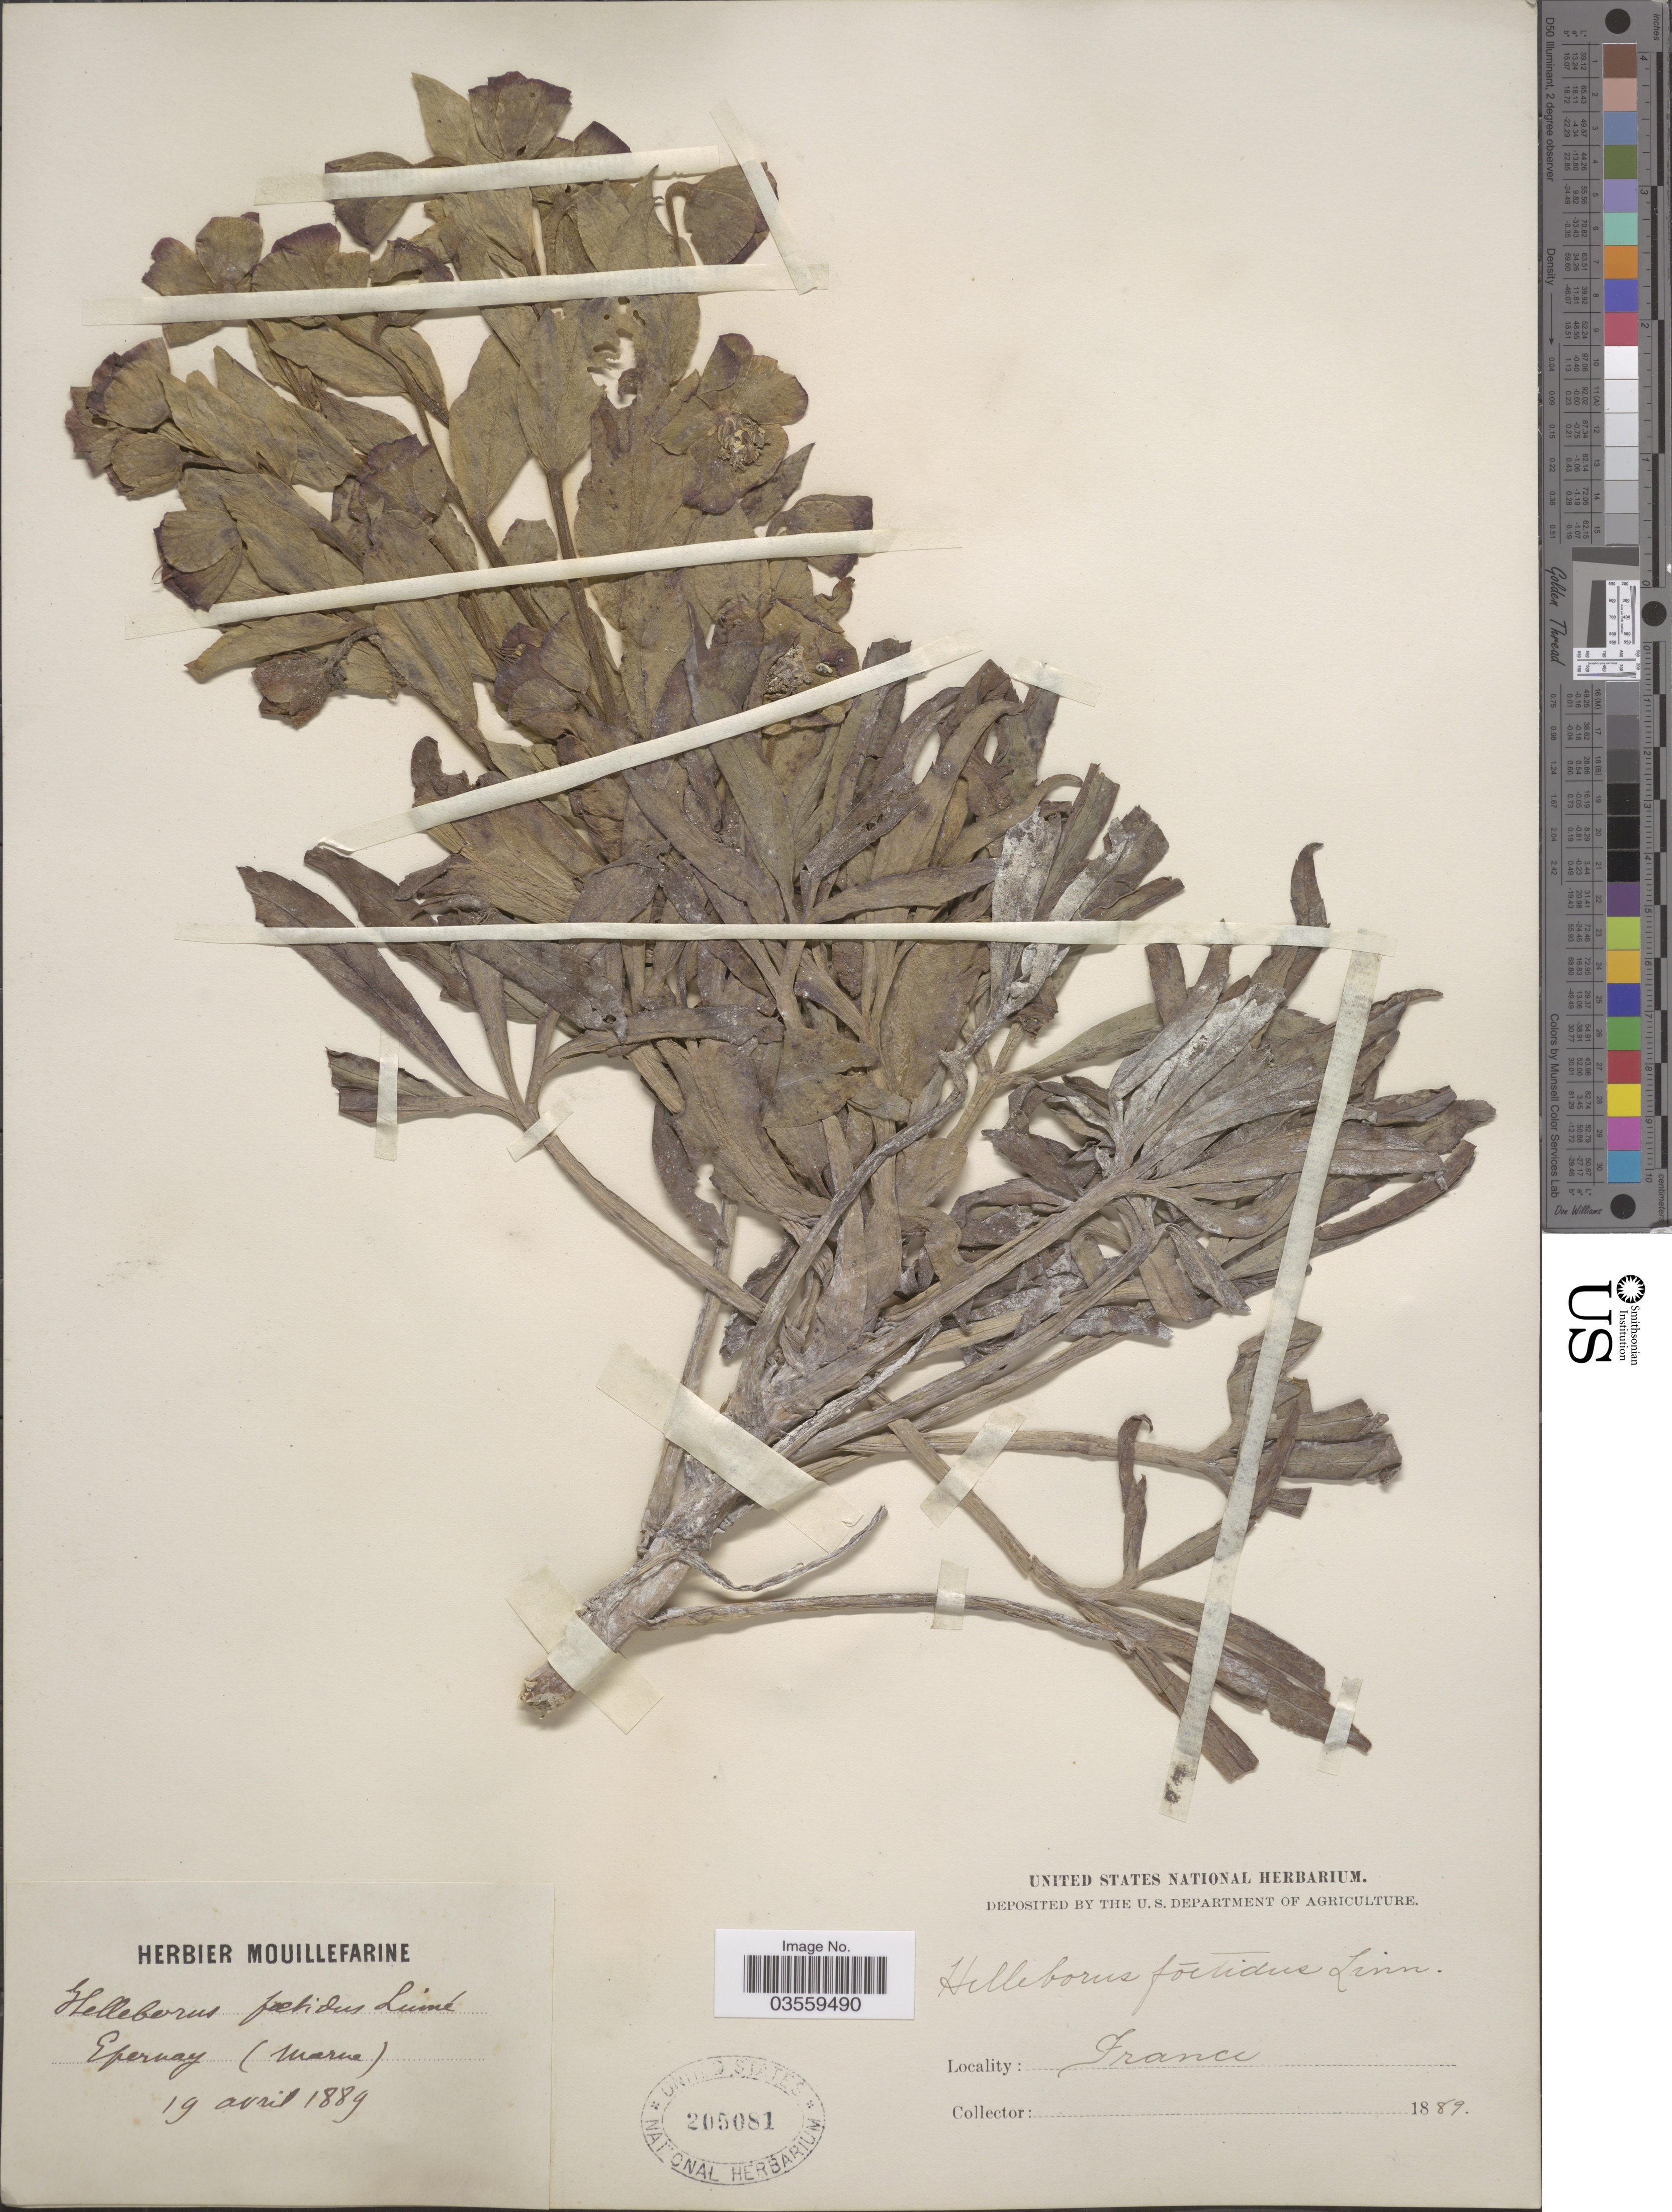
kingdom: Plantae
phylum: Tracheophyta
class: Magnoliopsida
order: Ranunculales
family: Ranunculaceae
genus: Helleborus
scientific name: Helleborus foetidus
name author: L.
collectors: ex herb. Mouillefarine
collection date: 1889-04-19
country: France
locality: Epernay (Marne).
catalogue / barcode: US 205081